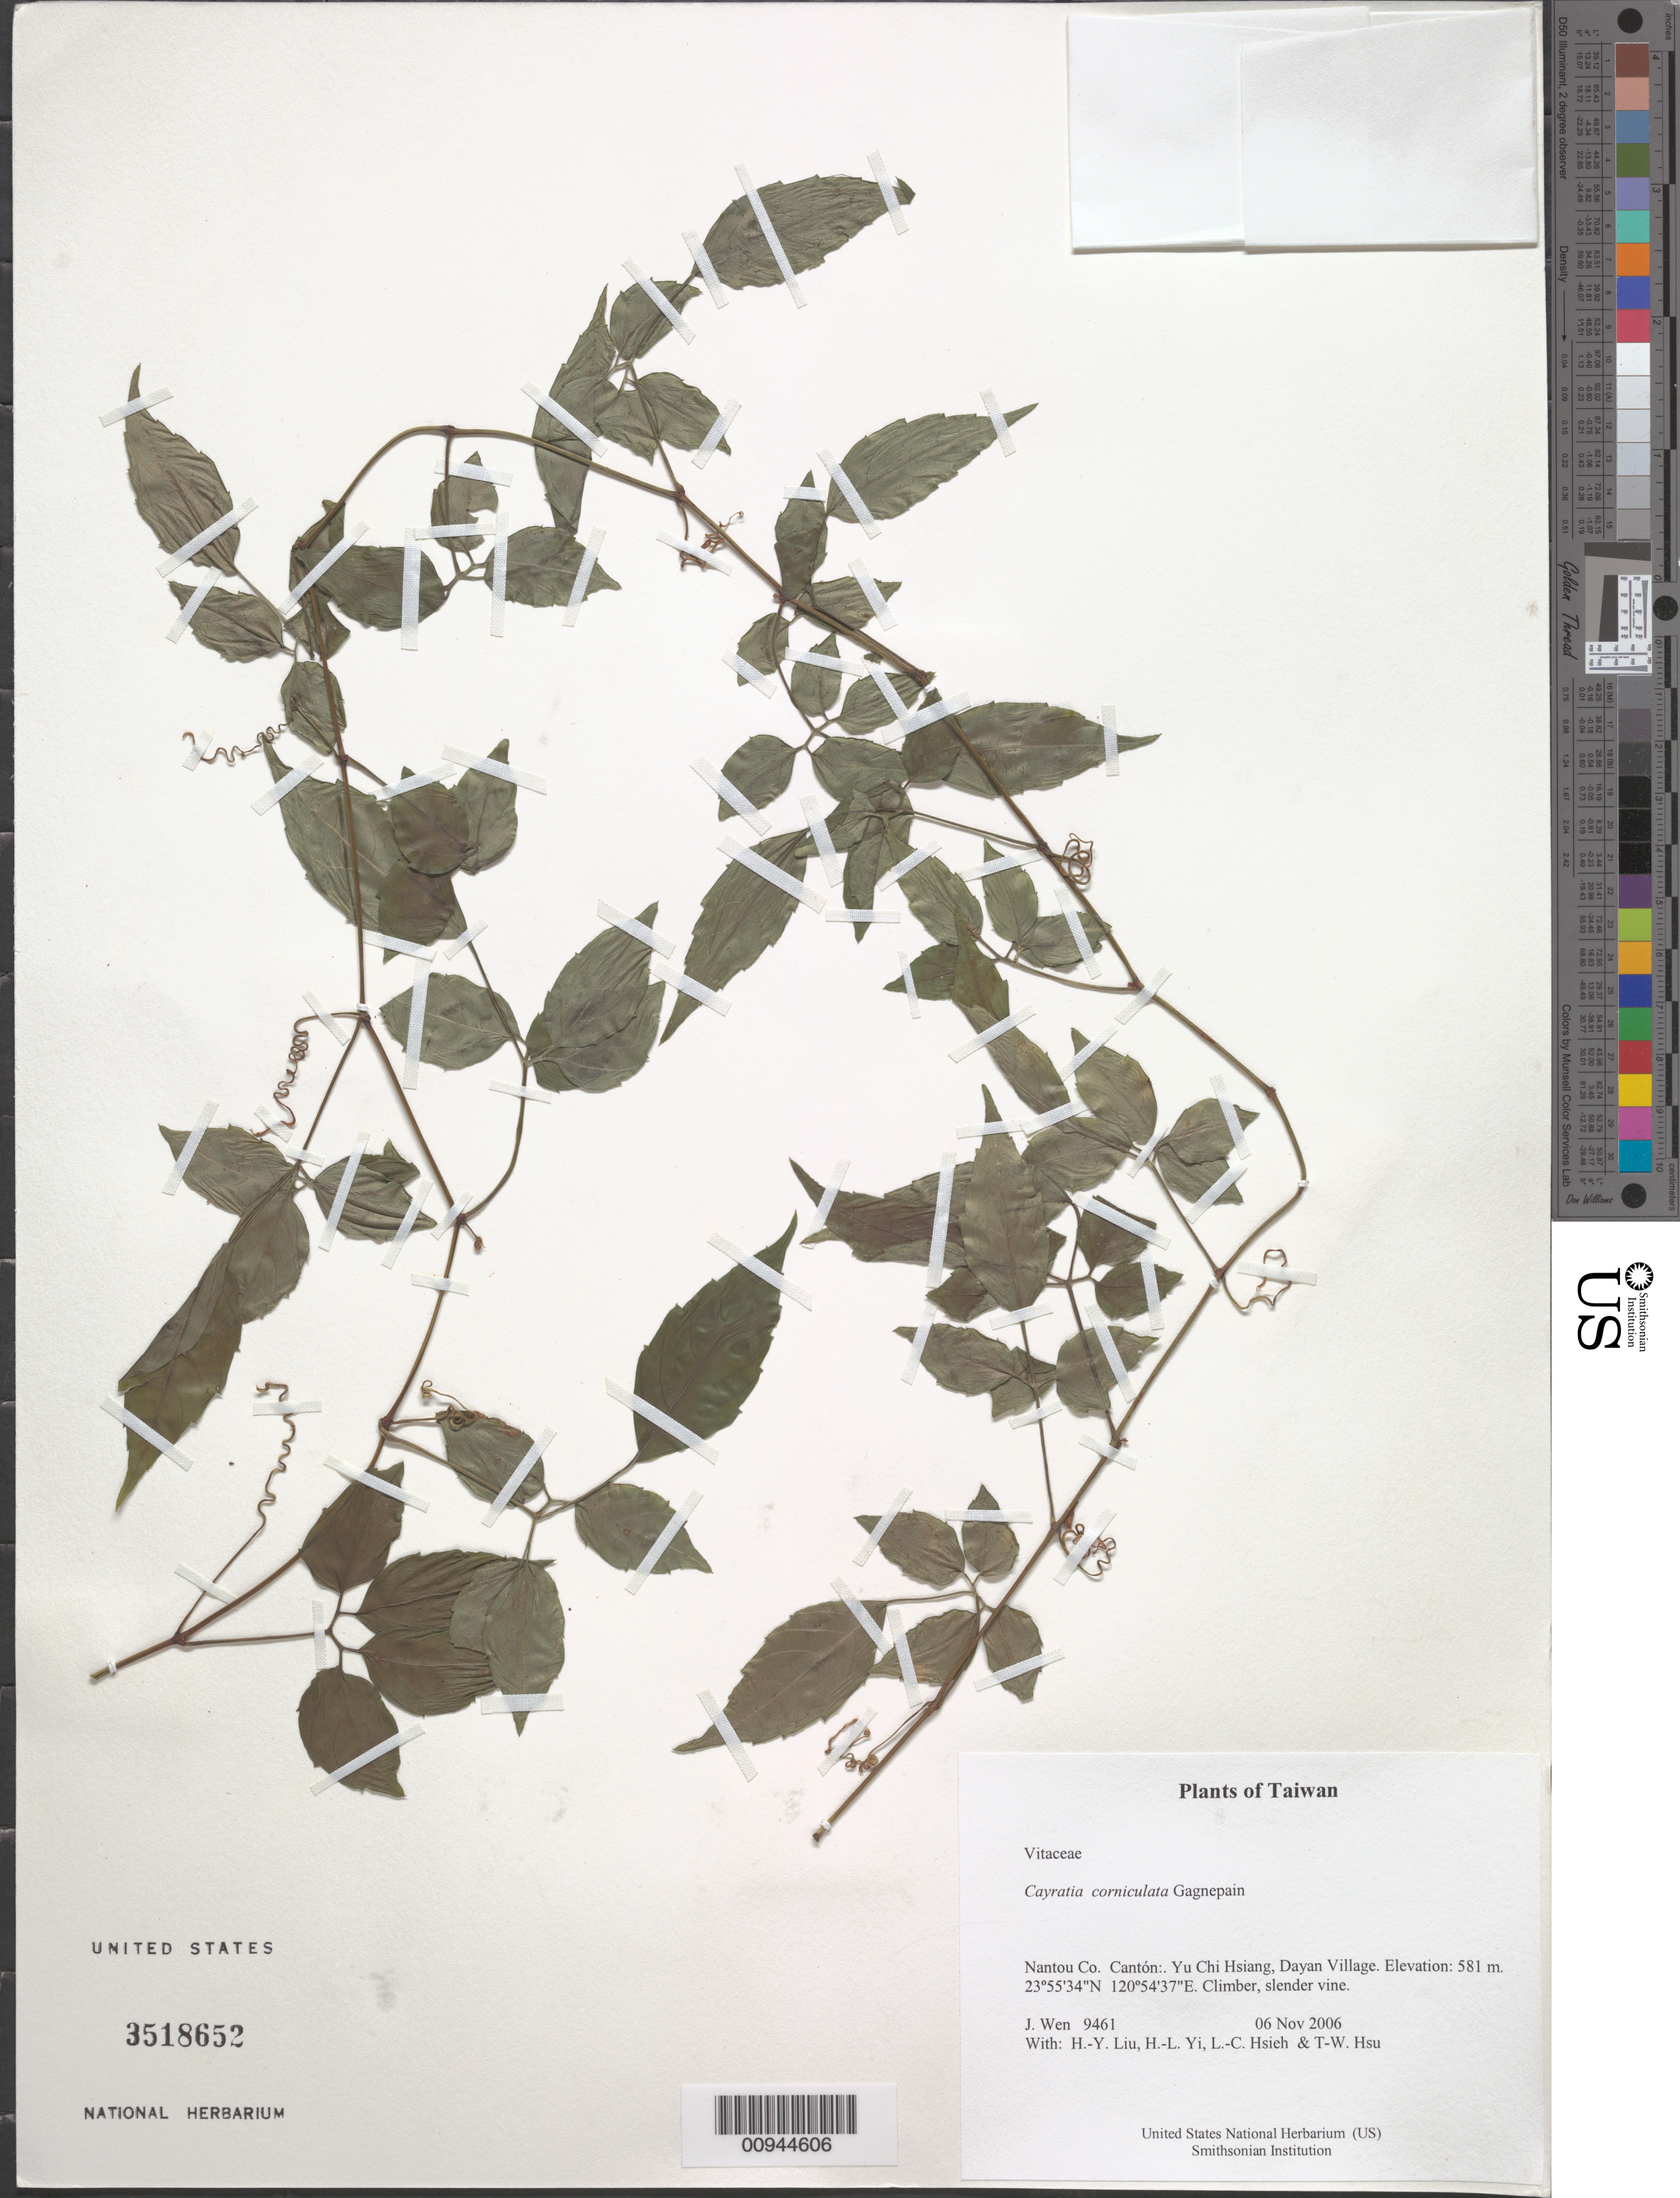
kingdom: Plantae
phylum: Tracheophyta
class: Magnoliopsida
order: Vitales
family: Vitaceae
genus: Causonis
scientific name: Causonis corniculata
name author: (Benth.) J. Wen & L.M. Lu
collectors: J. Wen, H. Liu, H. l. Yi, L. Hsieh & T. Hsu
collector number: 9461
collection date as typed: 06 Nov 2006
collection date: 2006-11-06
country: Taiwan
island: Taiwan [Formosa]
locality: Yu Chi Hsiang, Dayan Village.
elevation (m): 581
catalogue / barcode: US 3518652